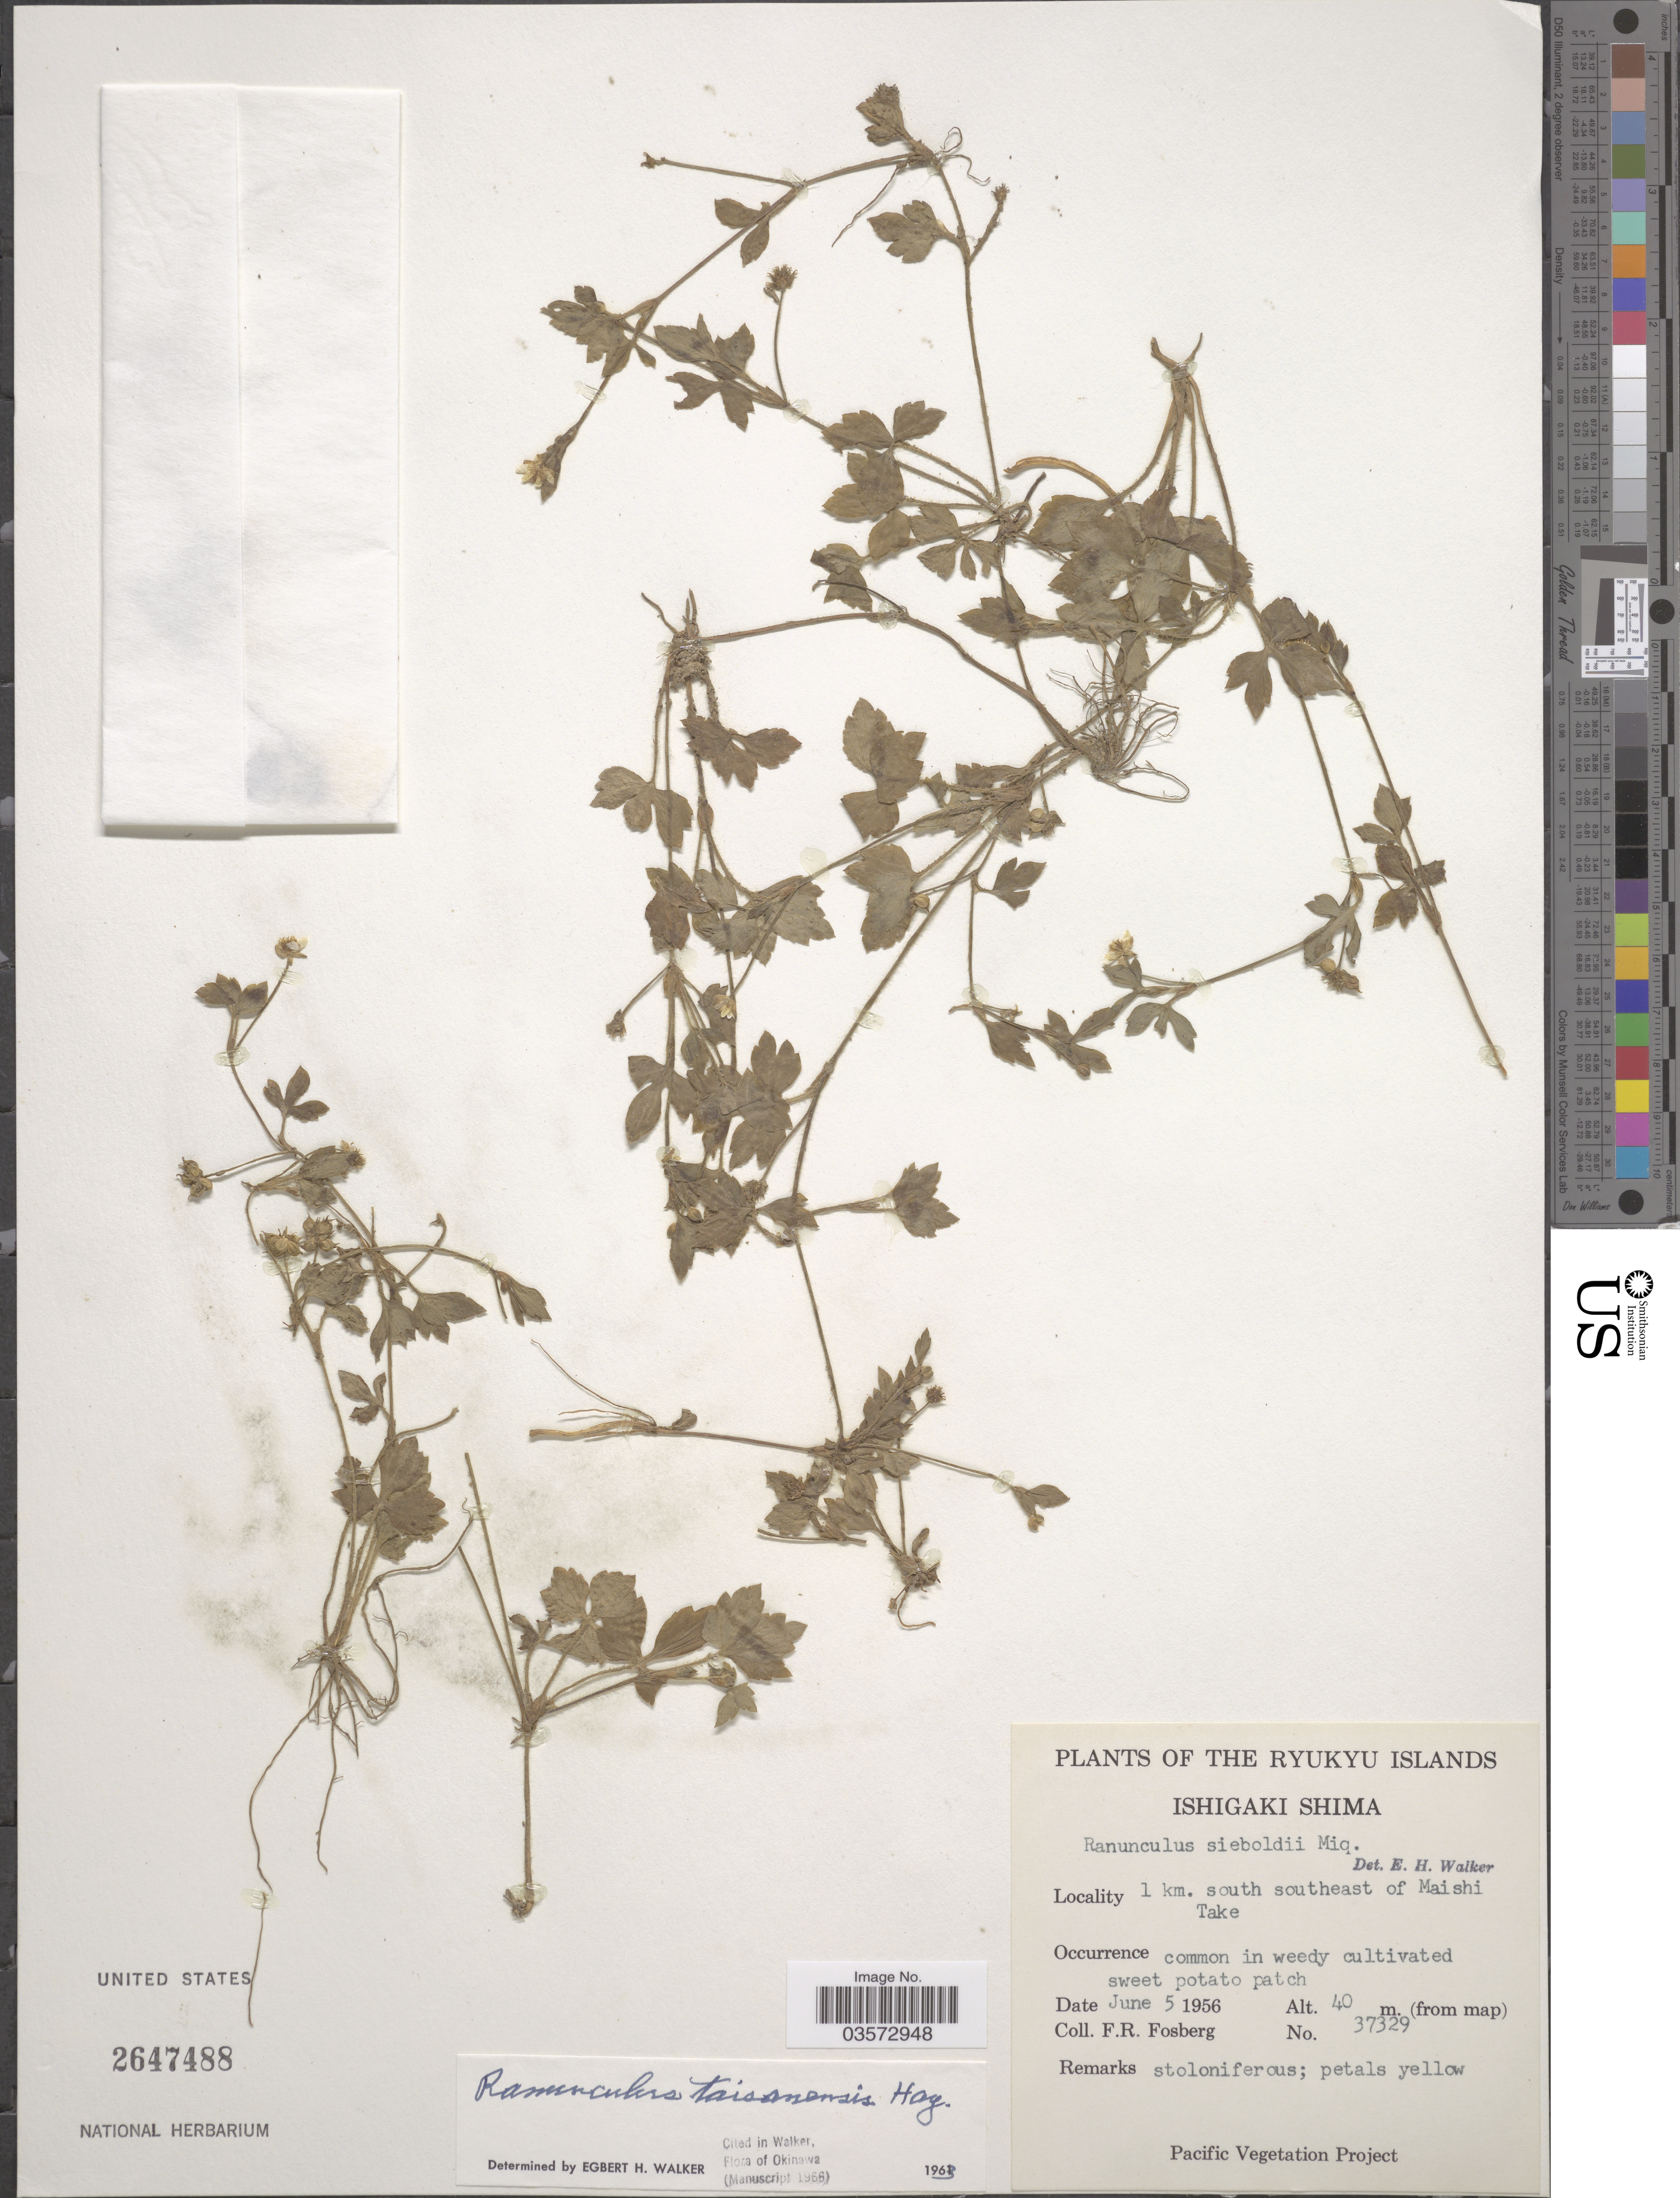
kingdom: Plantae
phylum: Tracheophyta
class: Magnoliopsida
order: Ranunculales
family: Ranunculaceae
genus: Ranunculus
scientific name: Ranunculus taisanensis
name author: Hayata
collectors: F. R. Fosberg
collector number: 37329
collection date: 1956-06-05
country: Japan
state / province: Okinawa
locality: Ryukyu Islands. Ishigaki Shima. 1 km. south southeast of Maishi Take.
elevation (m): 40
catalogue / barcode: US 2647488